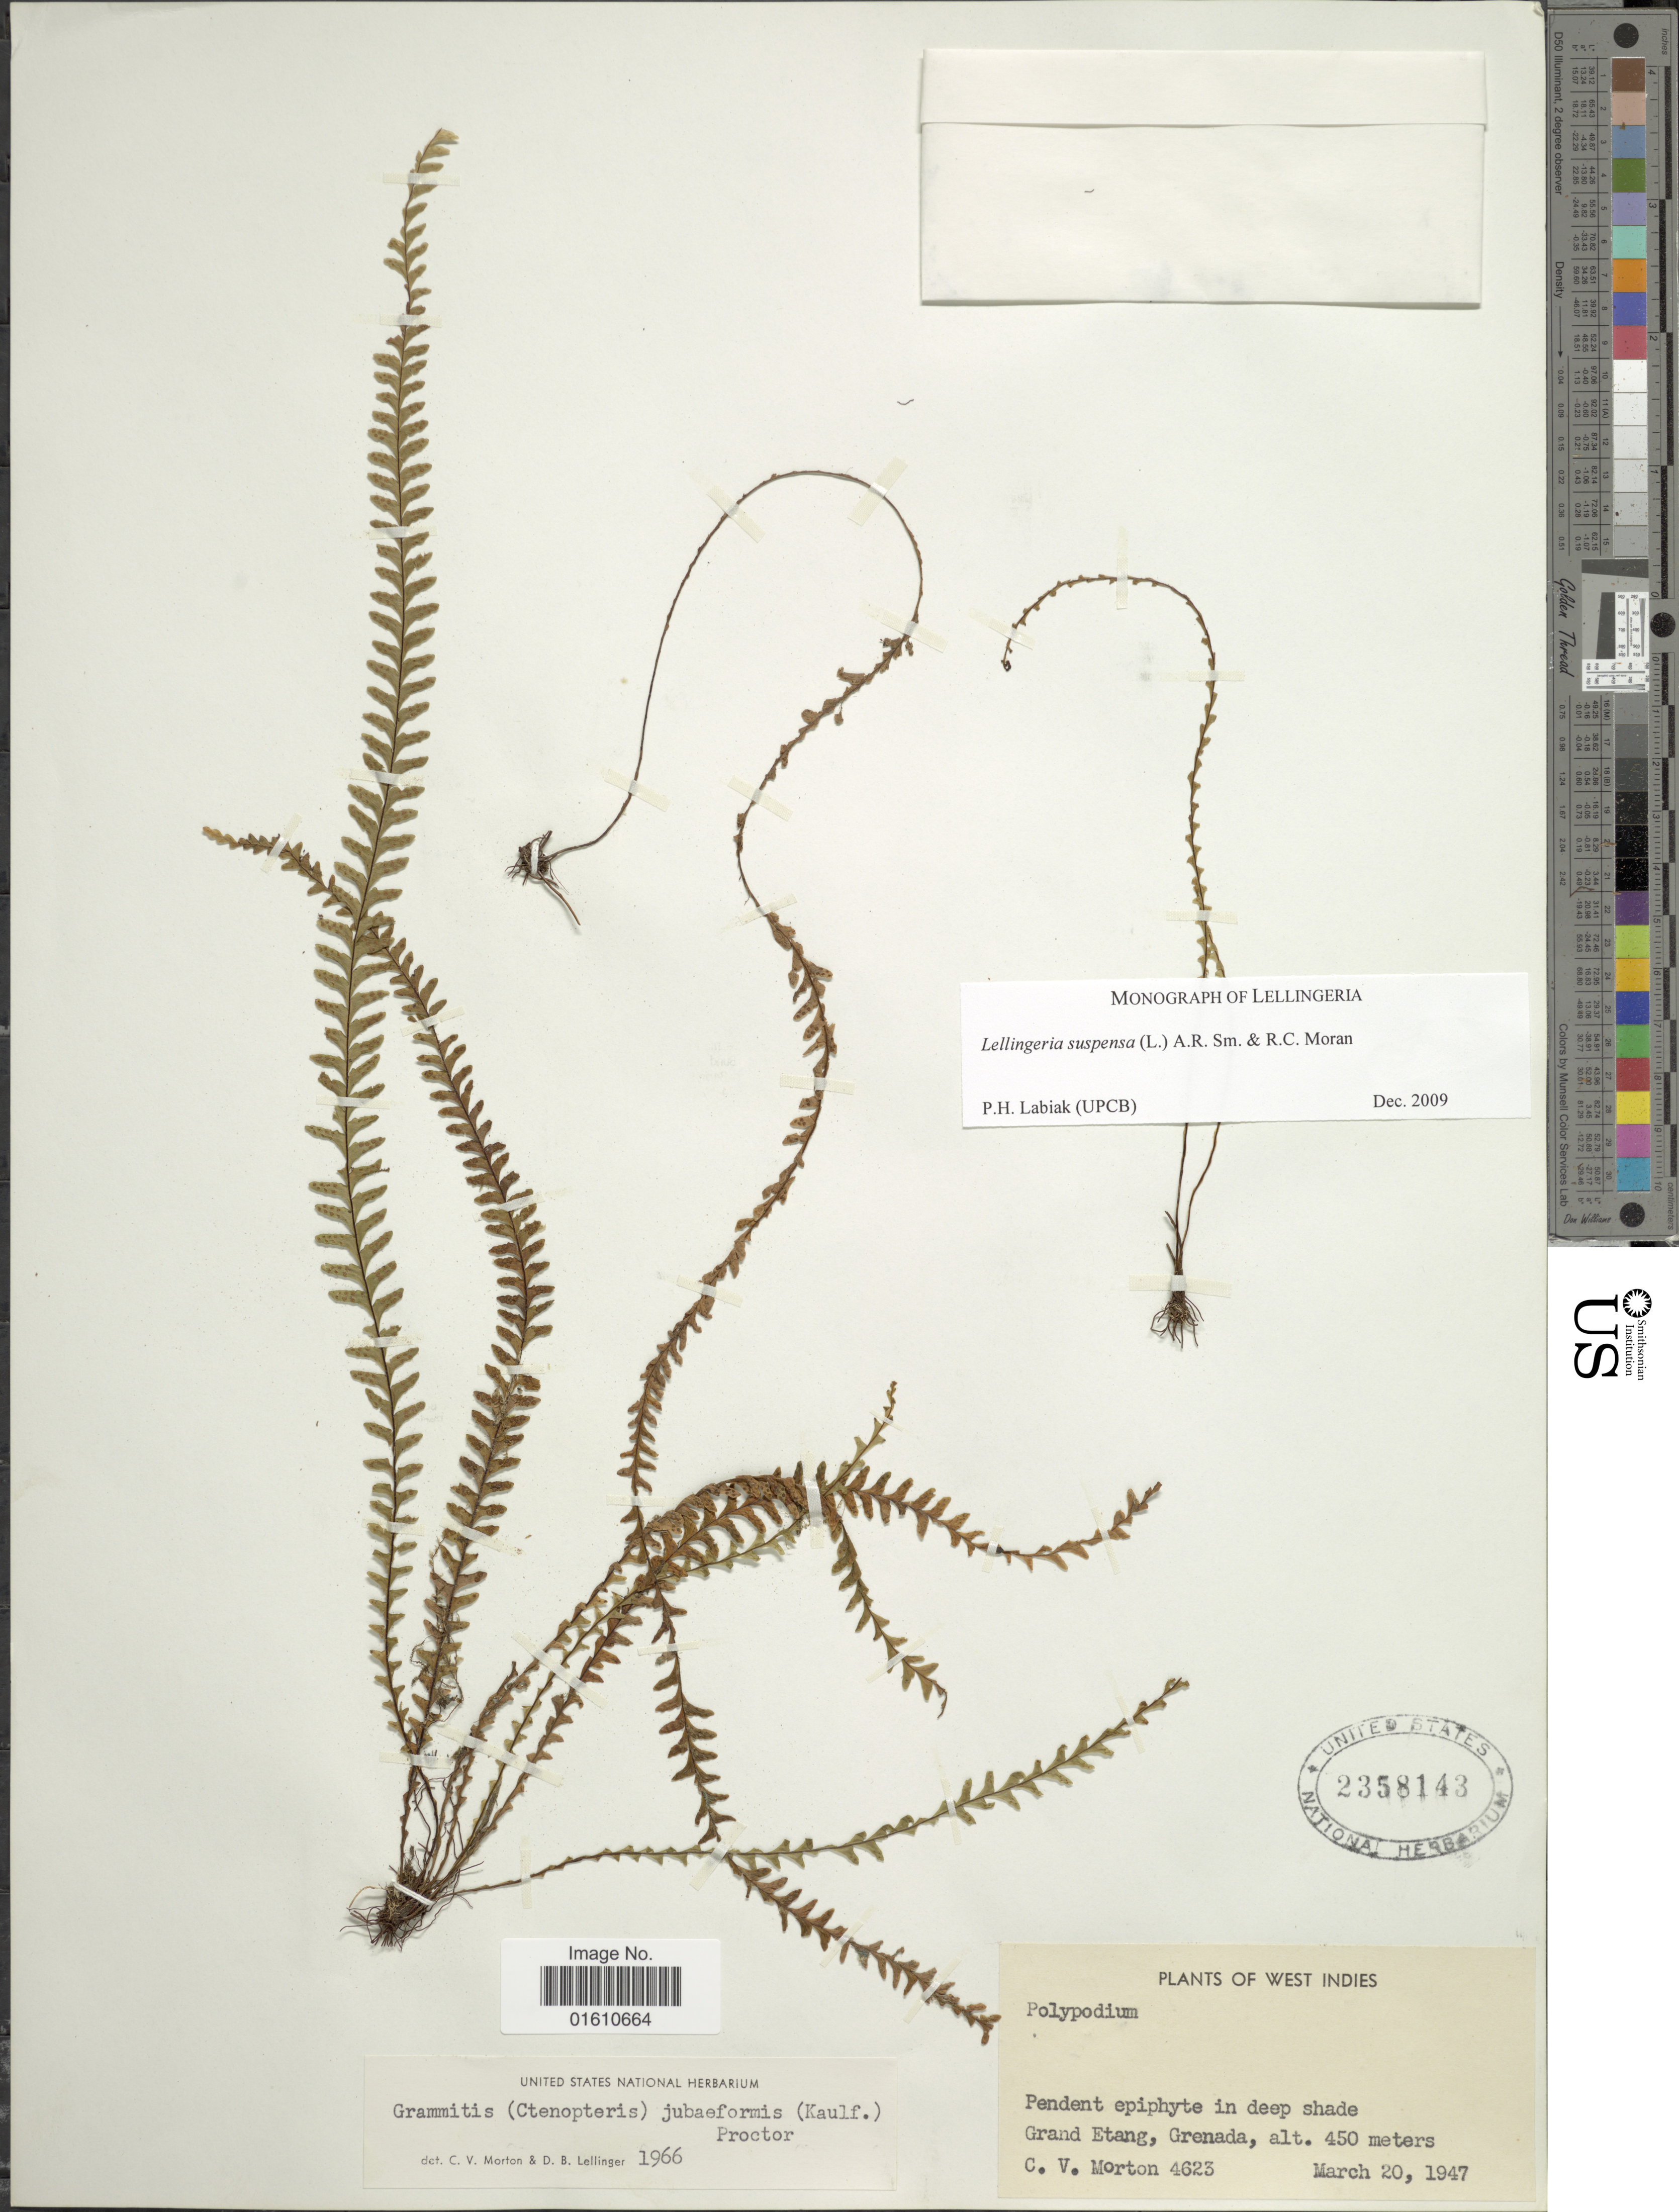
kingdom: Plantae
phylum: Tracheophyta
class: Polypodiopsida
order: Polypodiales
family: Polypodiaceae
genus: Lellingeria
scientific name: Lellingeria suspensa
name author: (L.) A.R. Sm. & R.C. Moran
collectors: C. V. Morton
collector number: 4623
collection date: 1947-03-20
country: Grenada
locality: Grand Etang, Greneda, West Indies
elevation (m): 450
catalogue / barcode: US 2358143